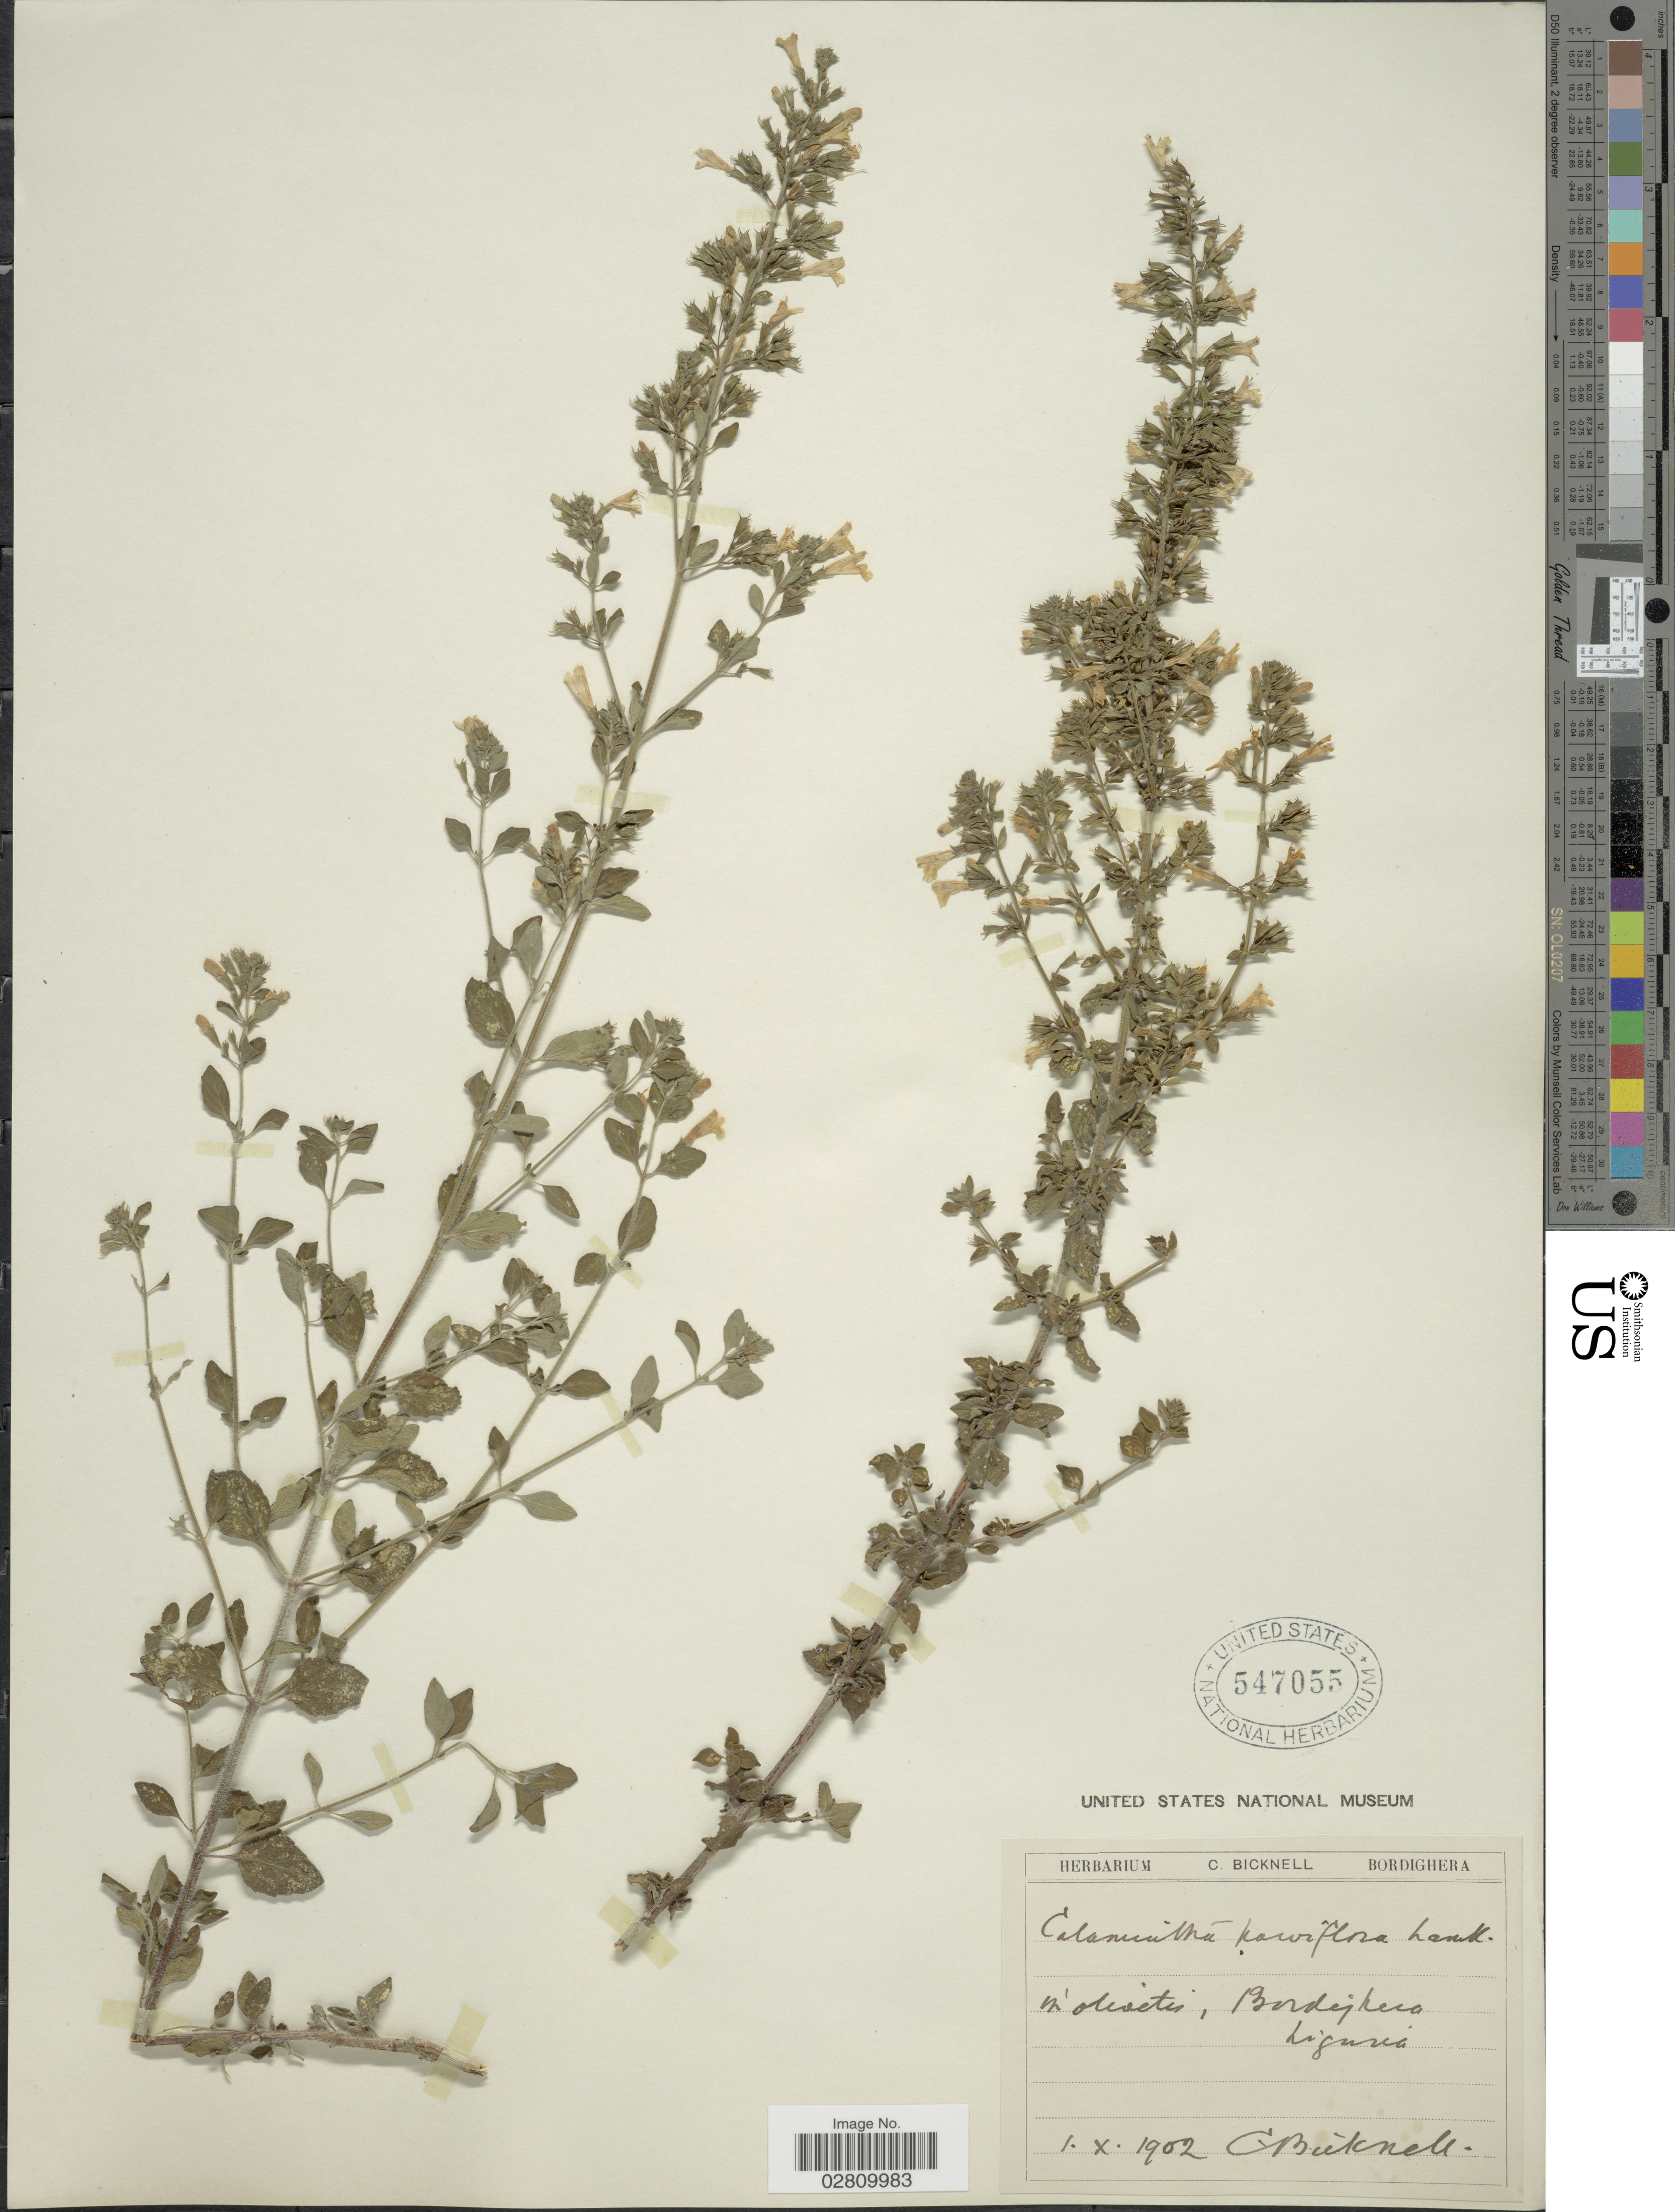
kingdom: Plantae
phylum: Tracheophyta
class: Magnoliopsida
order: Lamiales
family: Lamiaceae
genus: Calamintha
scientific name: Calamintha parviflora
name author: Lam.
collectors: C. Bicknell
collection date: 1902-10-01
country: Italy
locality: In olevetis [interpreted], Bordighera, Liguria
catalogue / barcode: US 547055